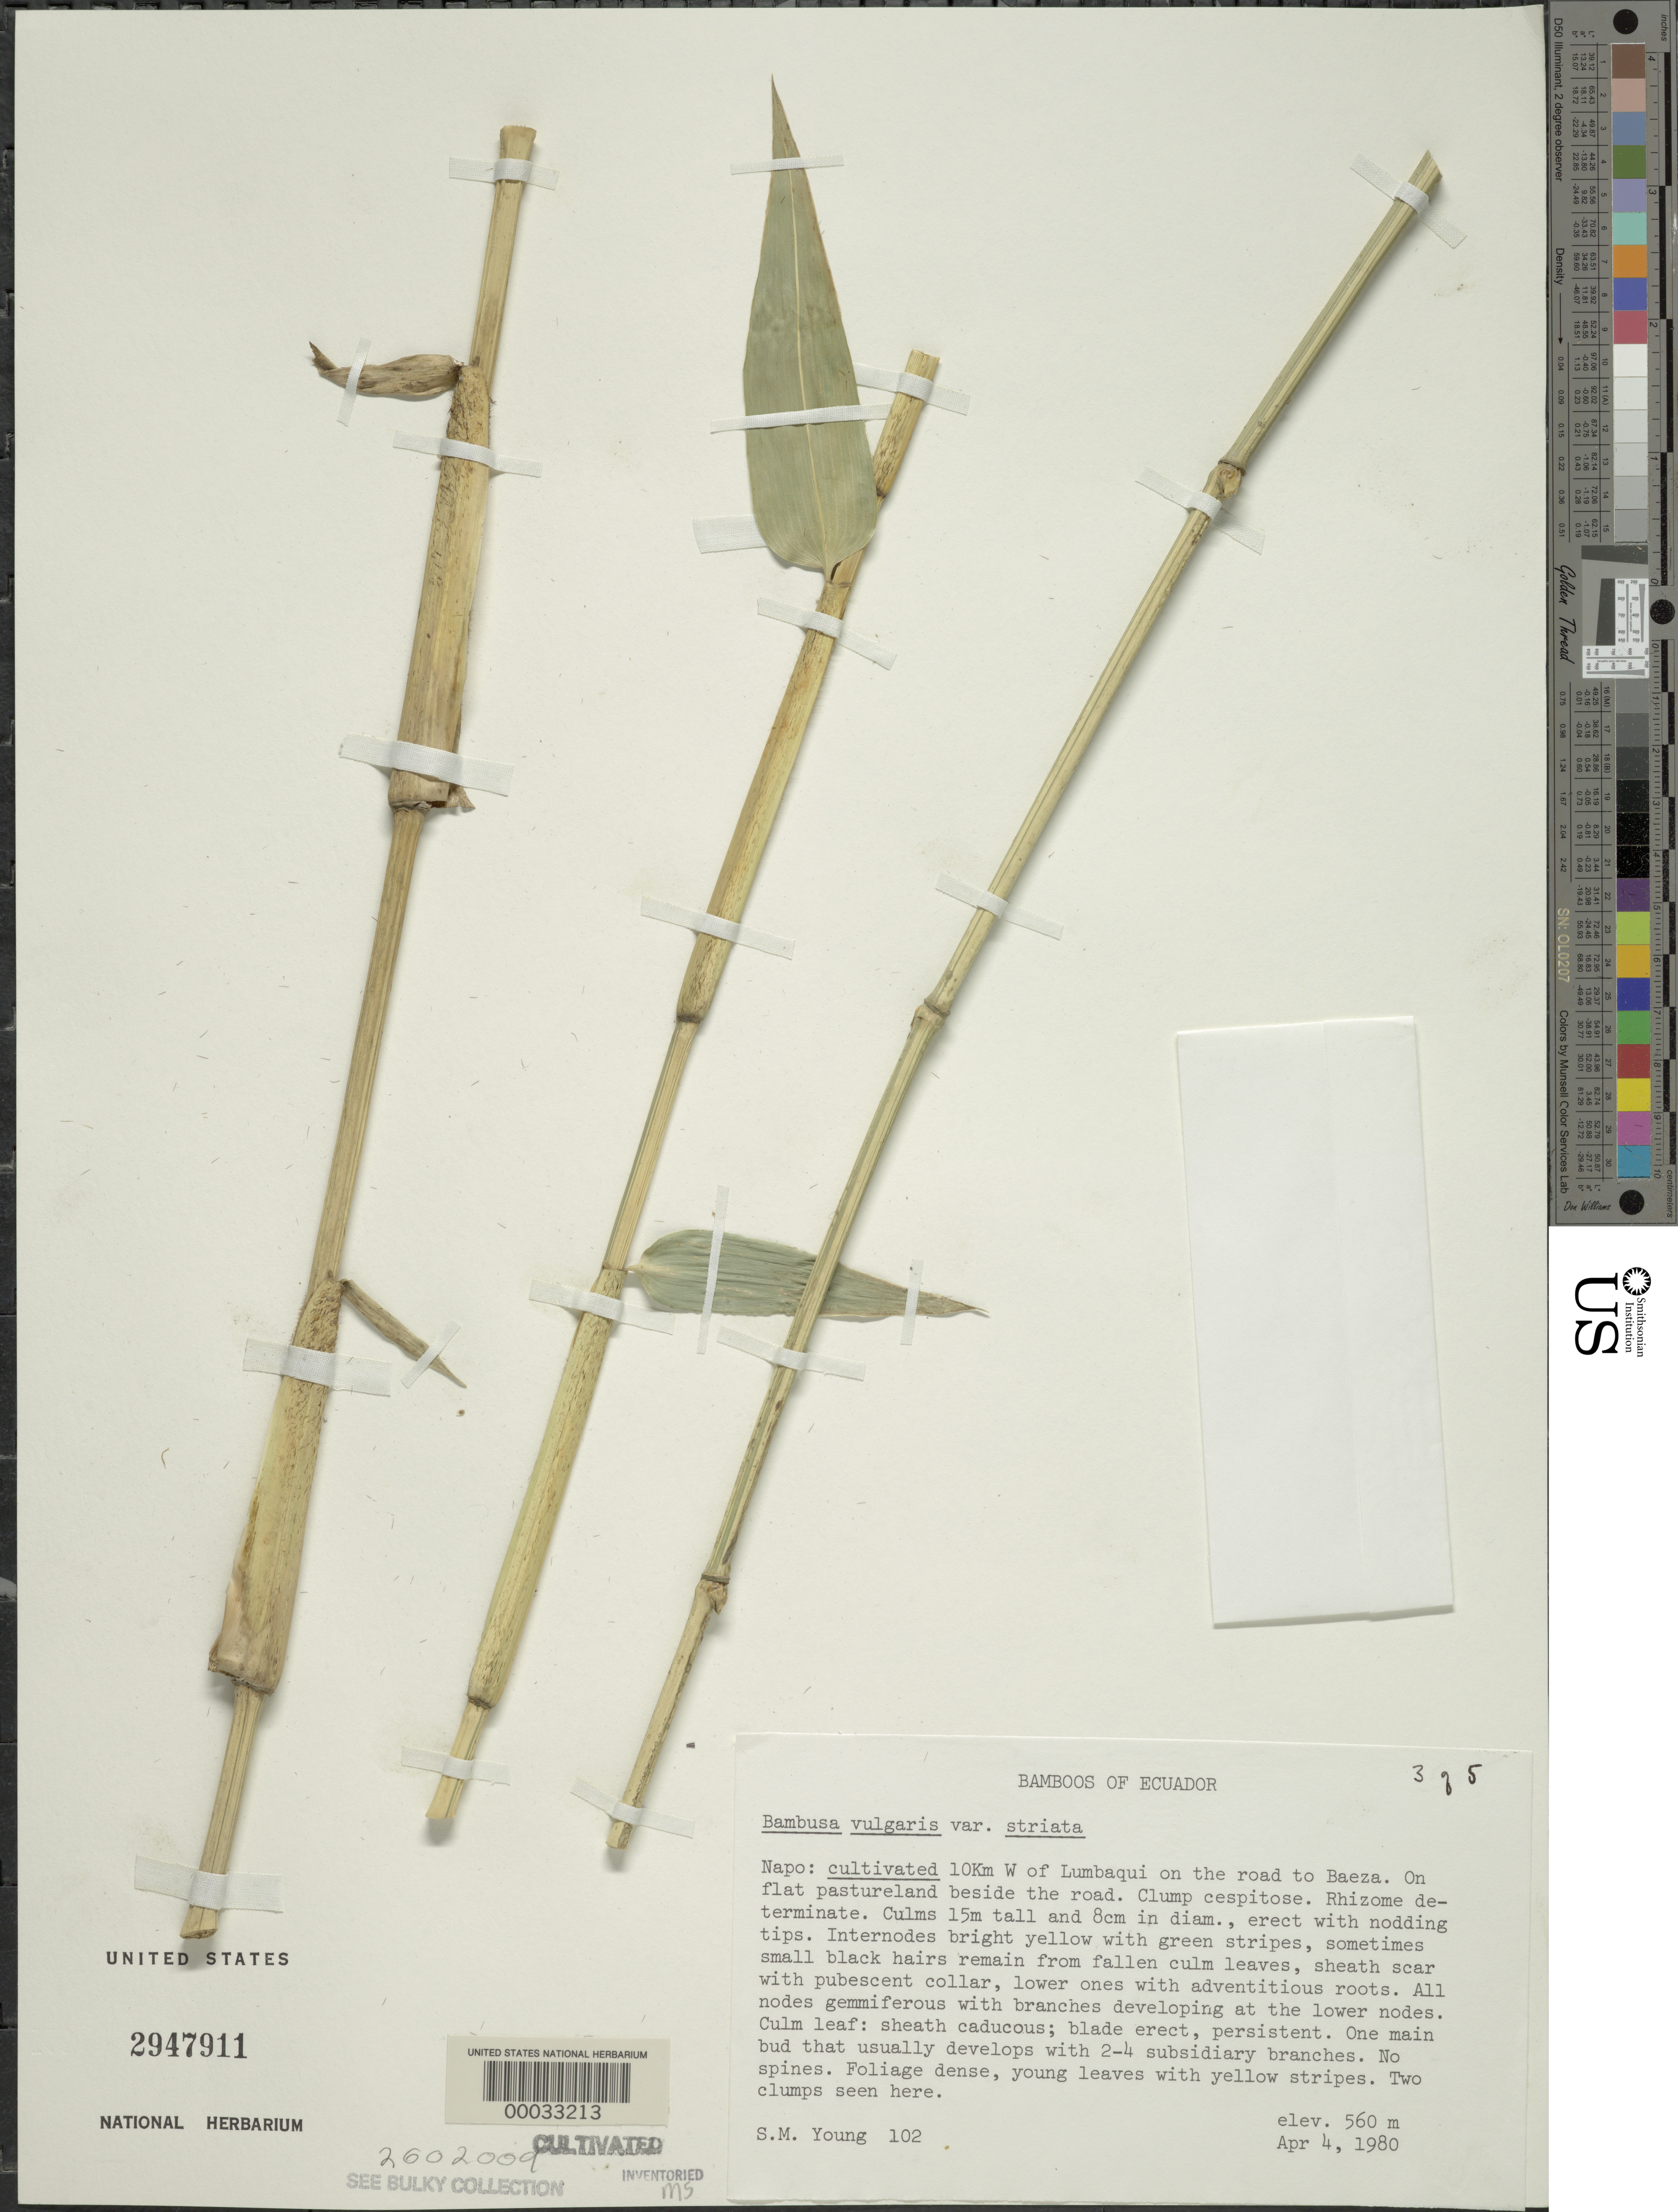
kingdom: Plantae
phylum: Tracheophyta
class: Liliopsida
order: Poales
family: Poaceae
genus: Bambusa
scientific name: Bambusa vulgaris var. striata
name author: (Lodd. ex Lindl.) Gamble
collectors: S. Young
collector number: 102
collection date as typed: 11 Oct 1979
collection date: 1979-10-11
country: Ecuador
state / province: Napo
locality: Lumbaqui, baeza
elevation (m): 560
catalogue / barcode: US 2947911